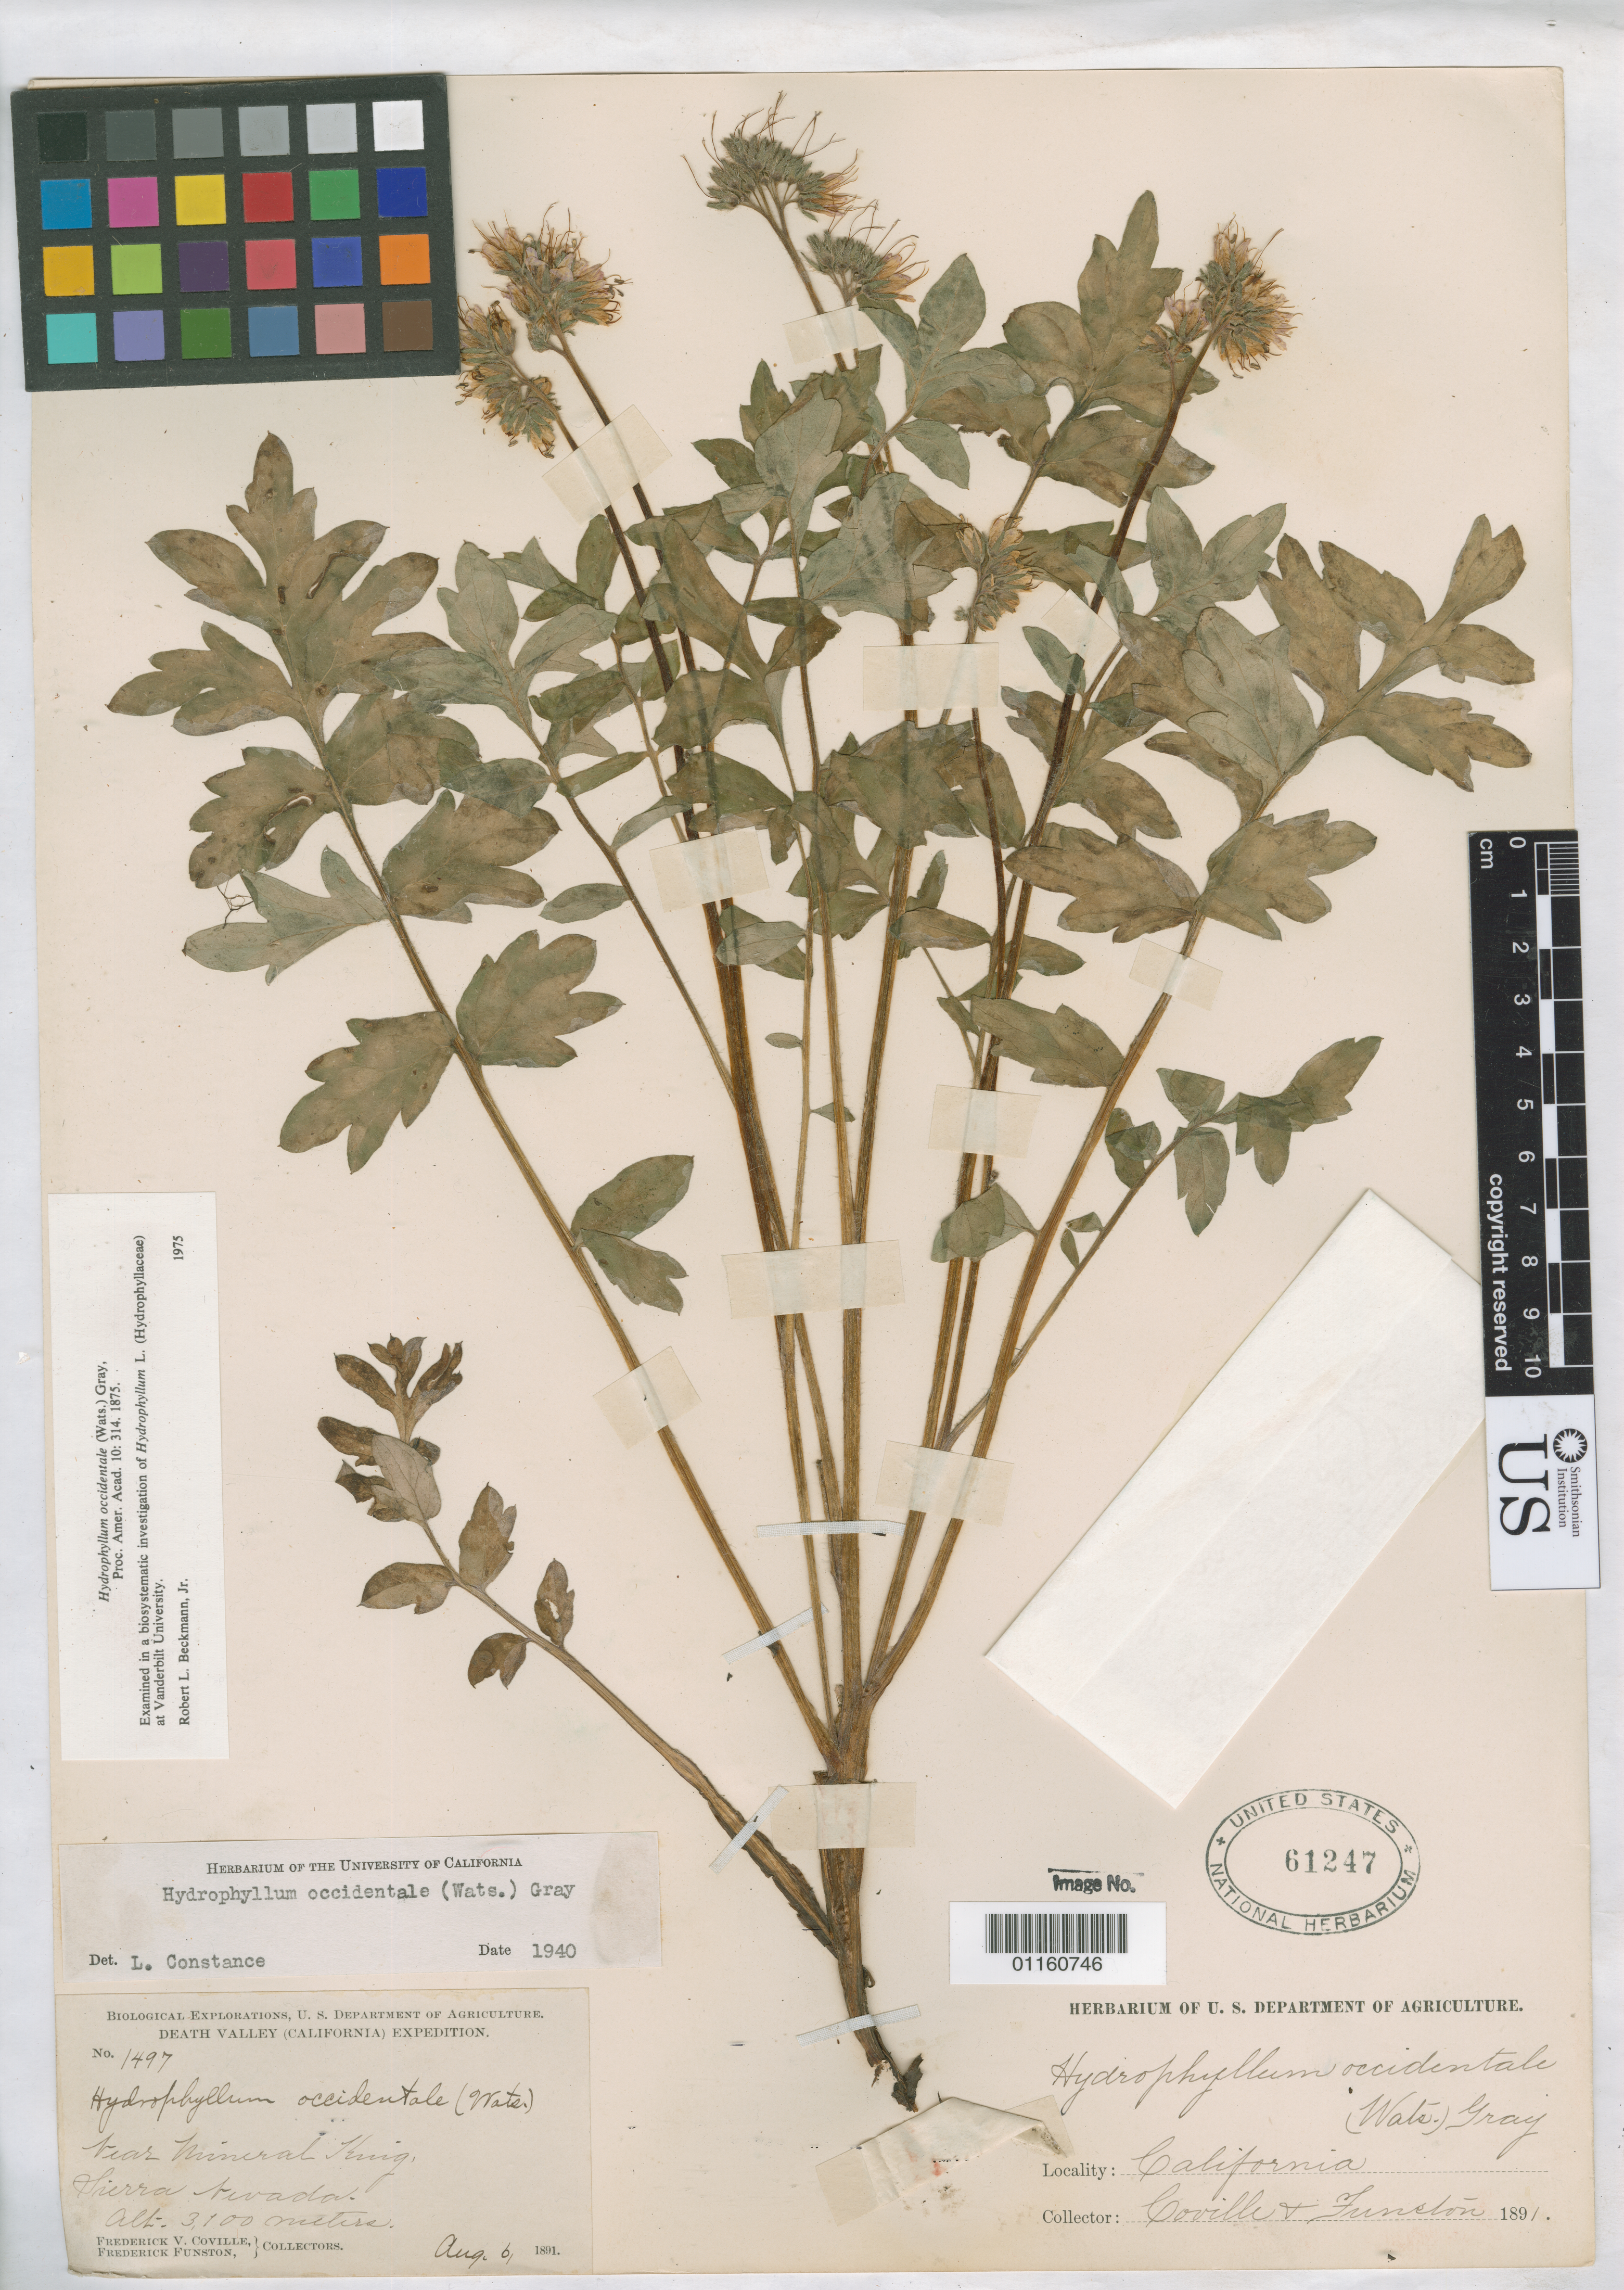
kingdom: Plantae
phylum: Tracheophyta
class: Magnoliopsida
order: Boraginales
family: Hydrophyllaceae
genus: Hydrophyllum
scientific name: Hydrophyllum occidentale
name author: (S. Watson) A. Gray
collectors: F. V. Coville & F. Funston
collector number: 1497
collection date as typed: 6 Aug 1891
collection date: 1891-08-06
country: United States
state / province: California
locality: near Mineral King, Sierra Nevada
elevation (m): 3100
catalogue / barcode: US 61247